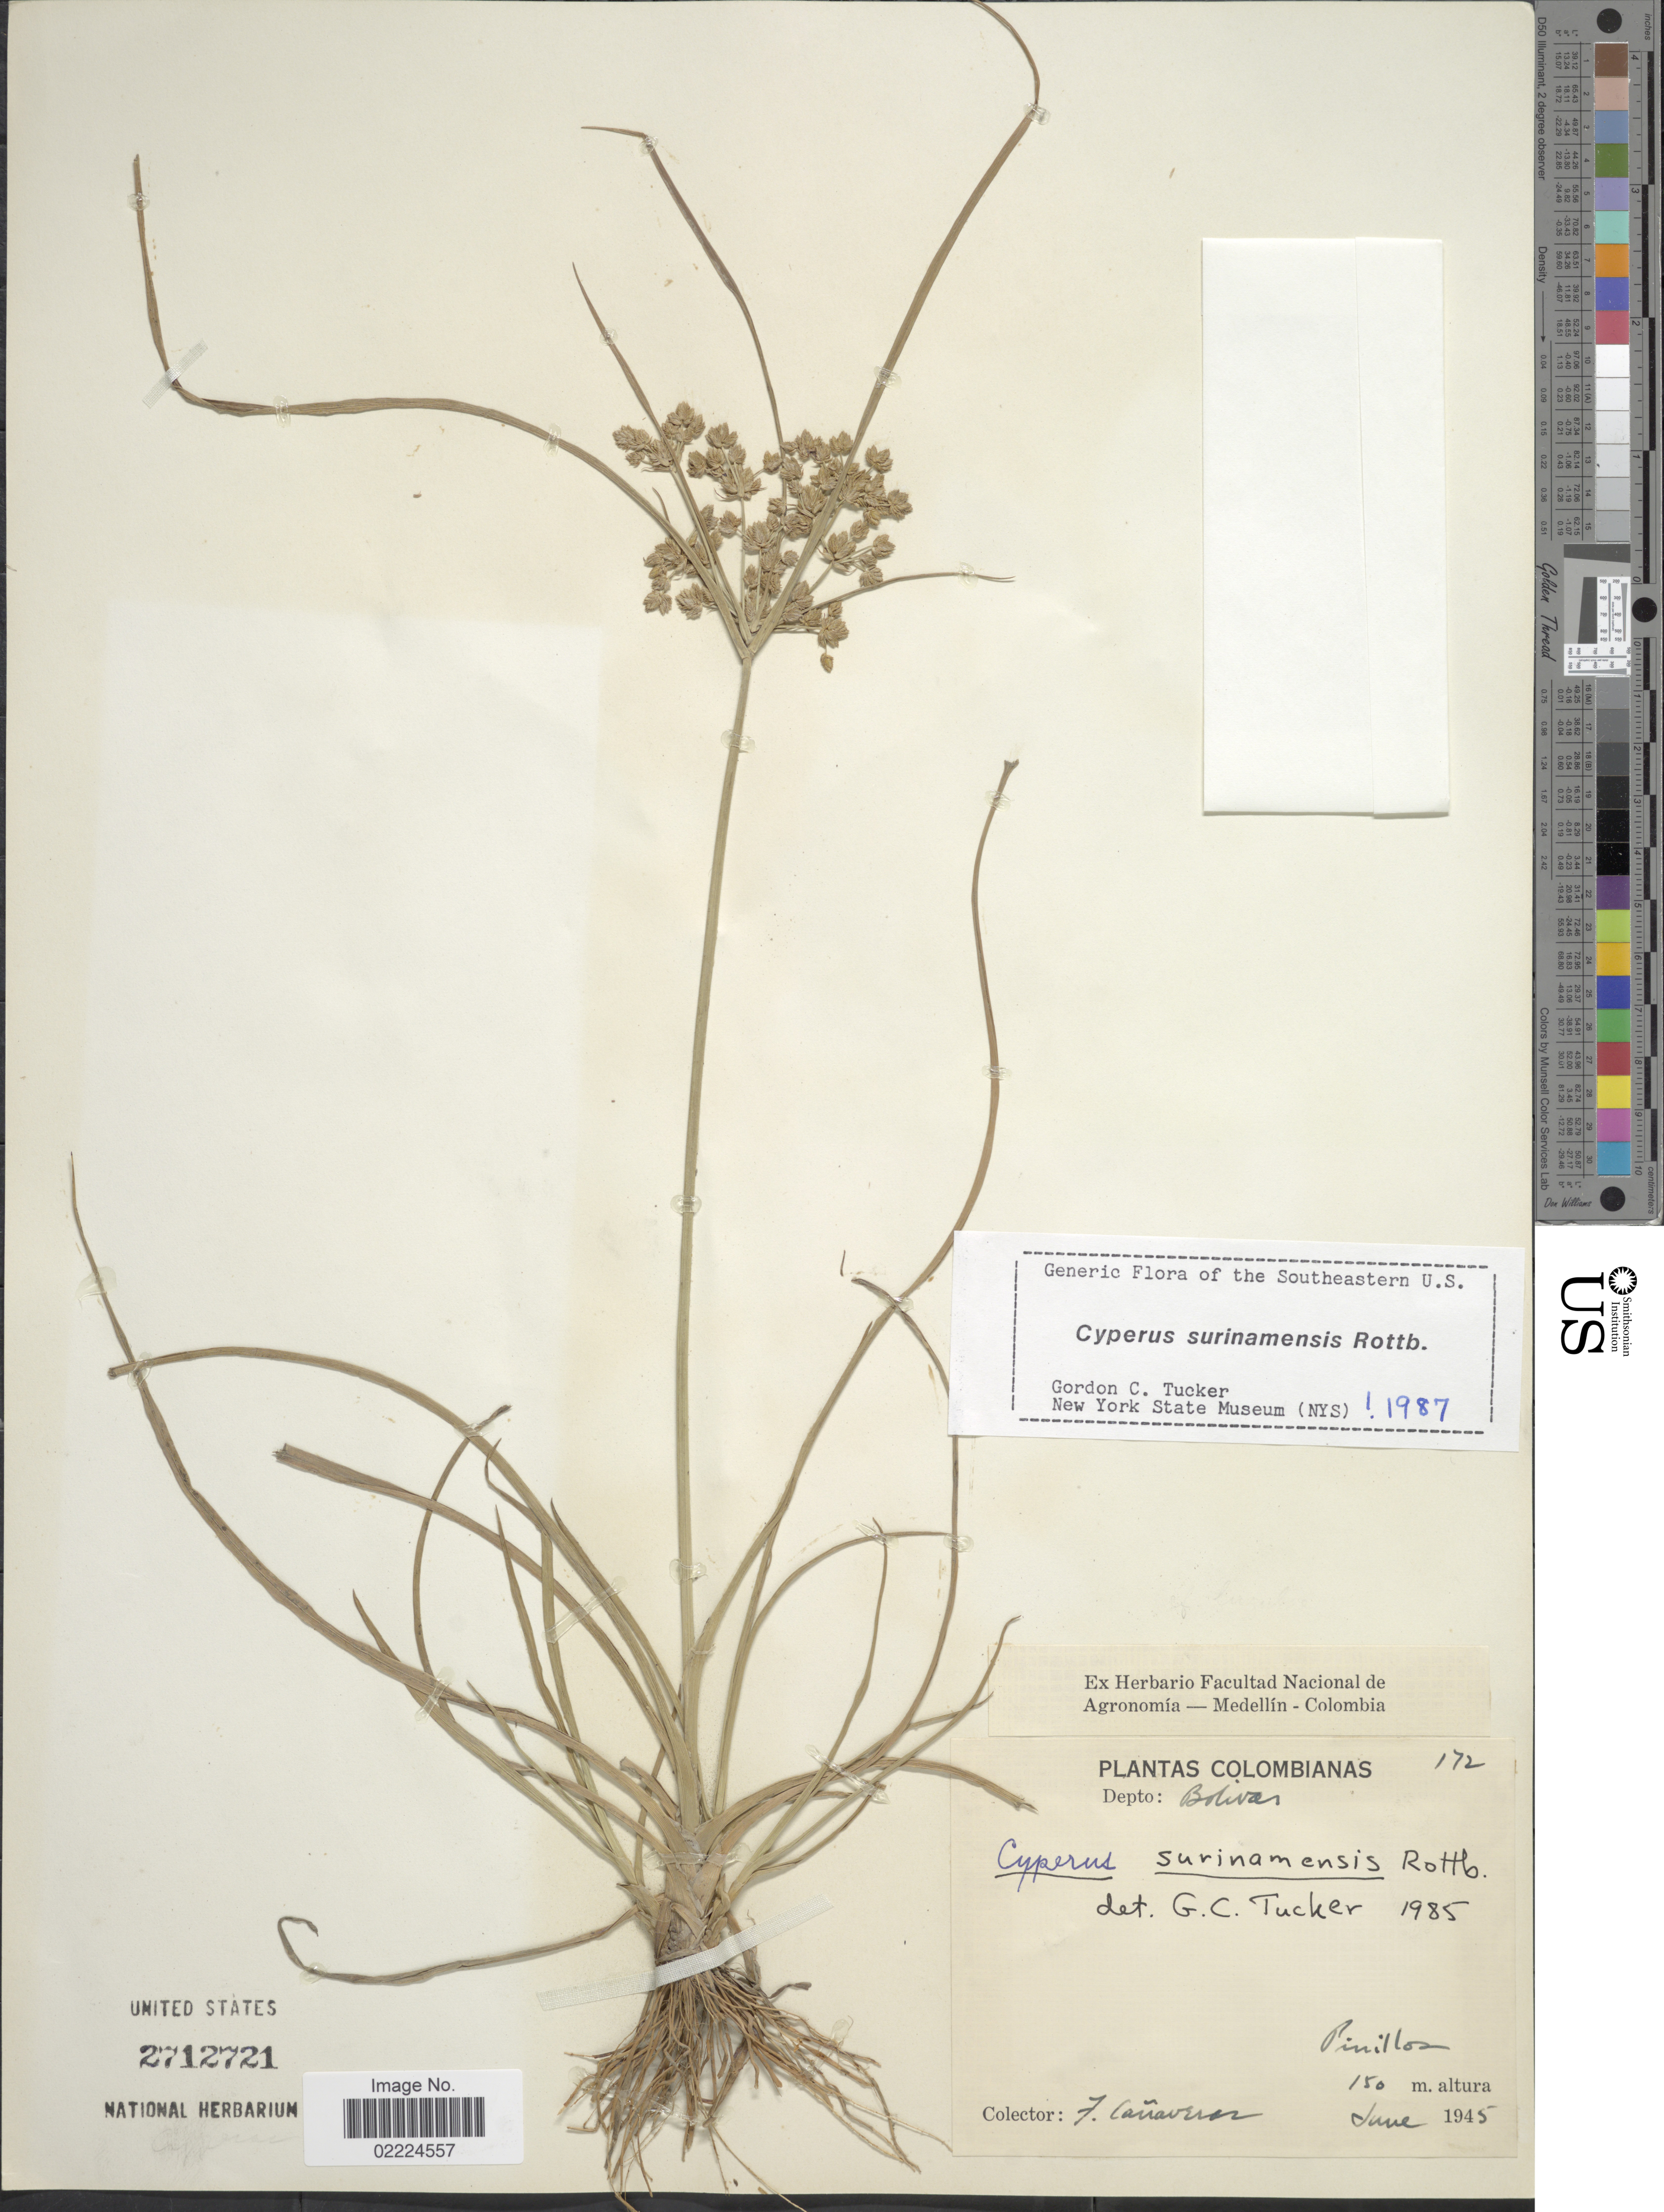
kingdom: Plantae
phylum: Tracheophyta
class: Liliopsida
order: Poales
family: Cyperaceae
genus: Cyperus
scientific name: Cyperus surinamensis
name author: Rottb.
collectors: F. Canaveras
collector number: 172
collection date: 1945-06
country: Colombia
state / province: Bolívar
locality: Depto.: Bolivar. Pinillos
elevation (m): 150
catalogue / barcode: US 2712721